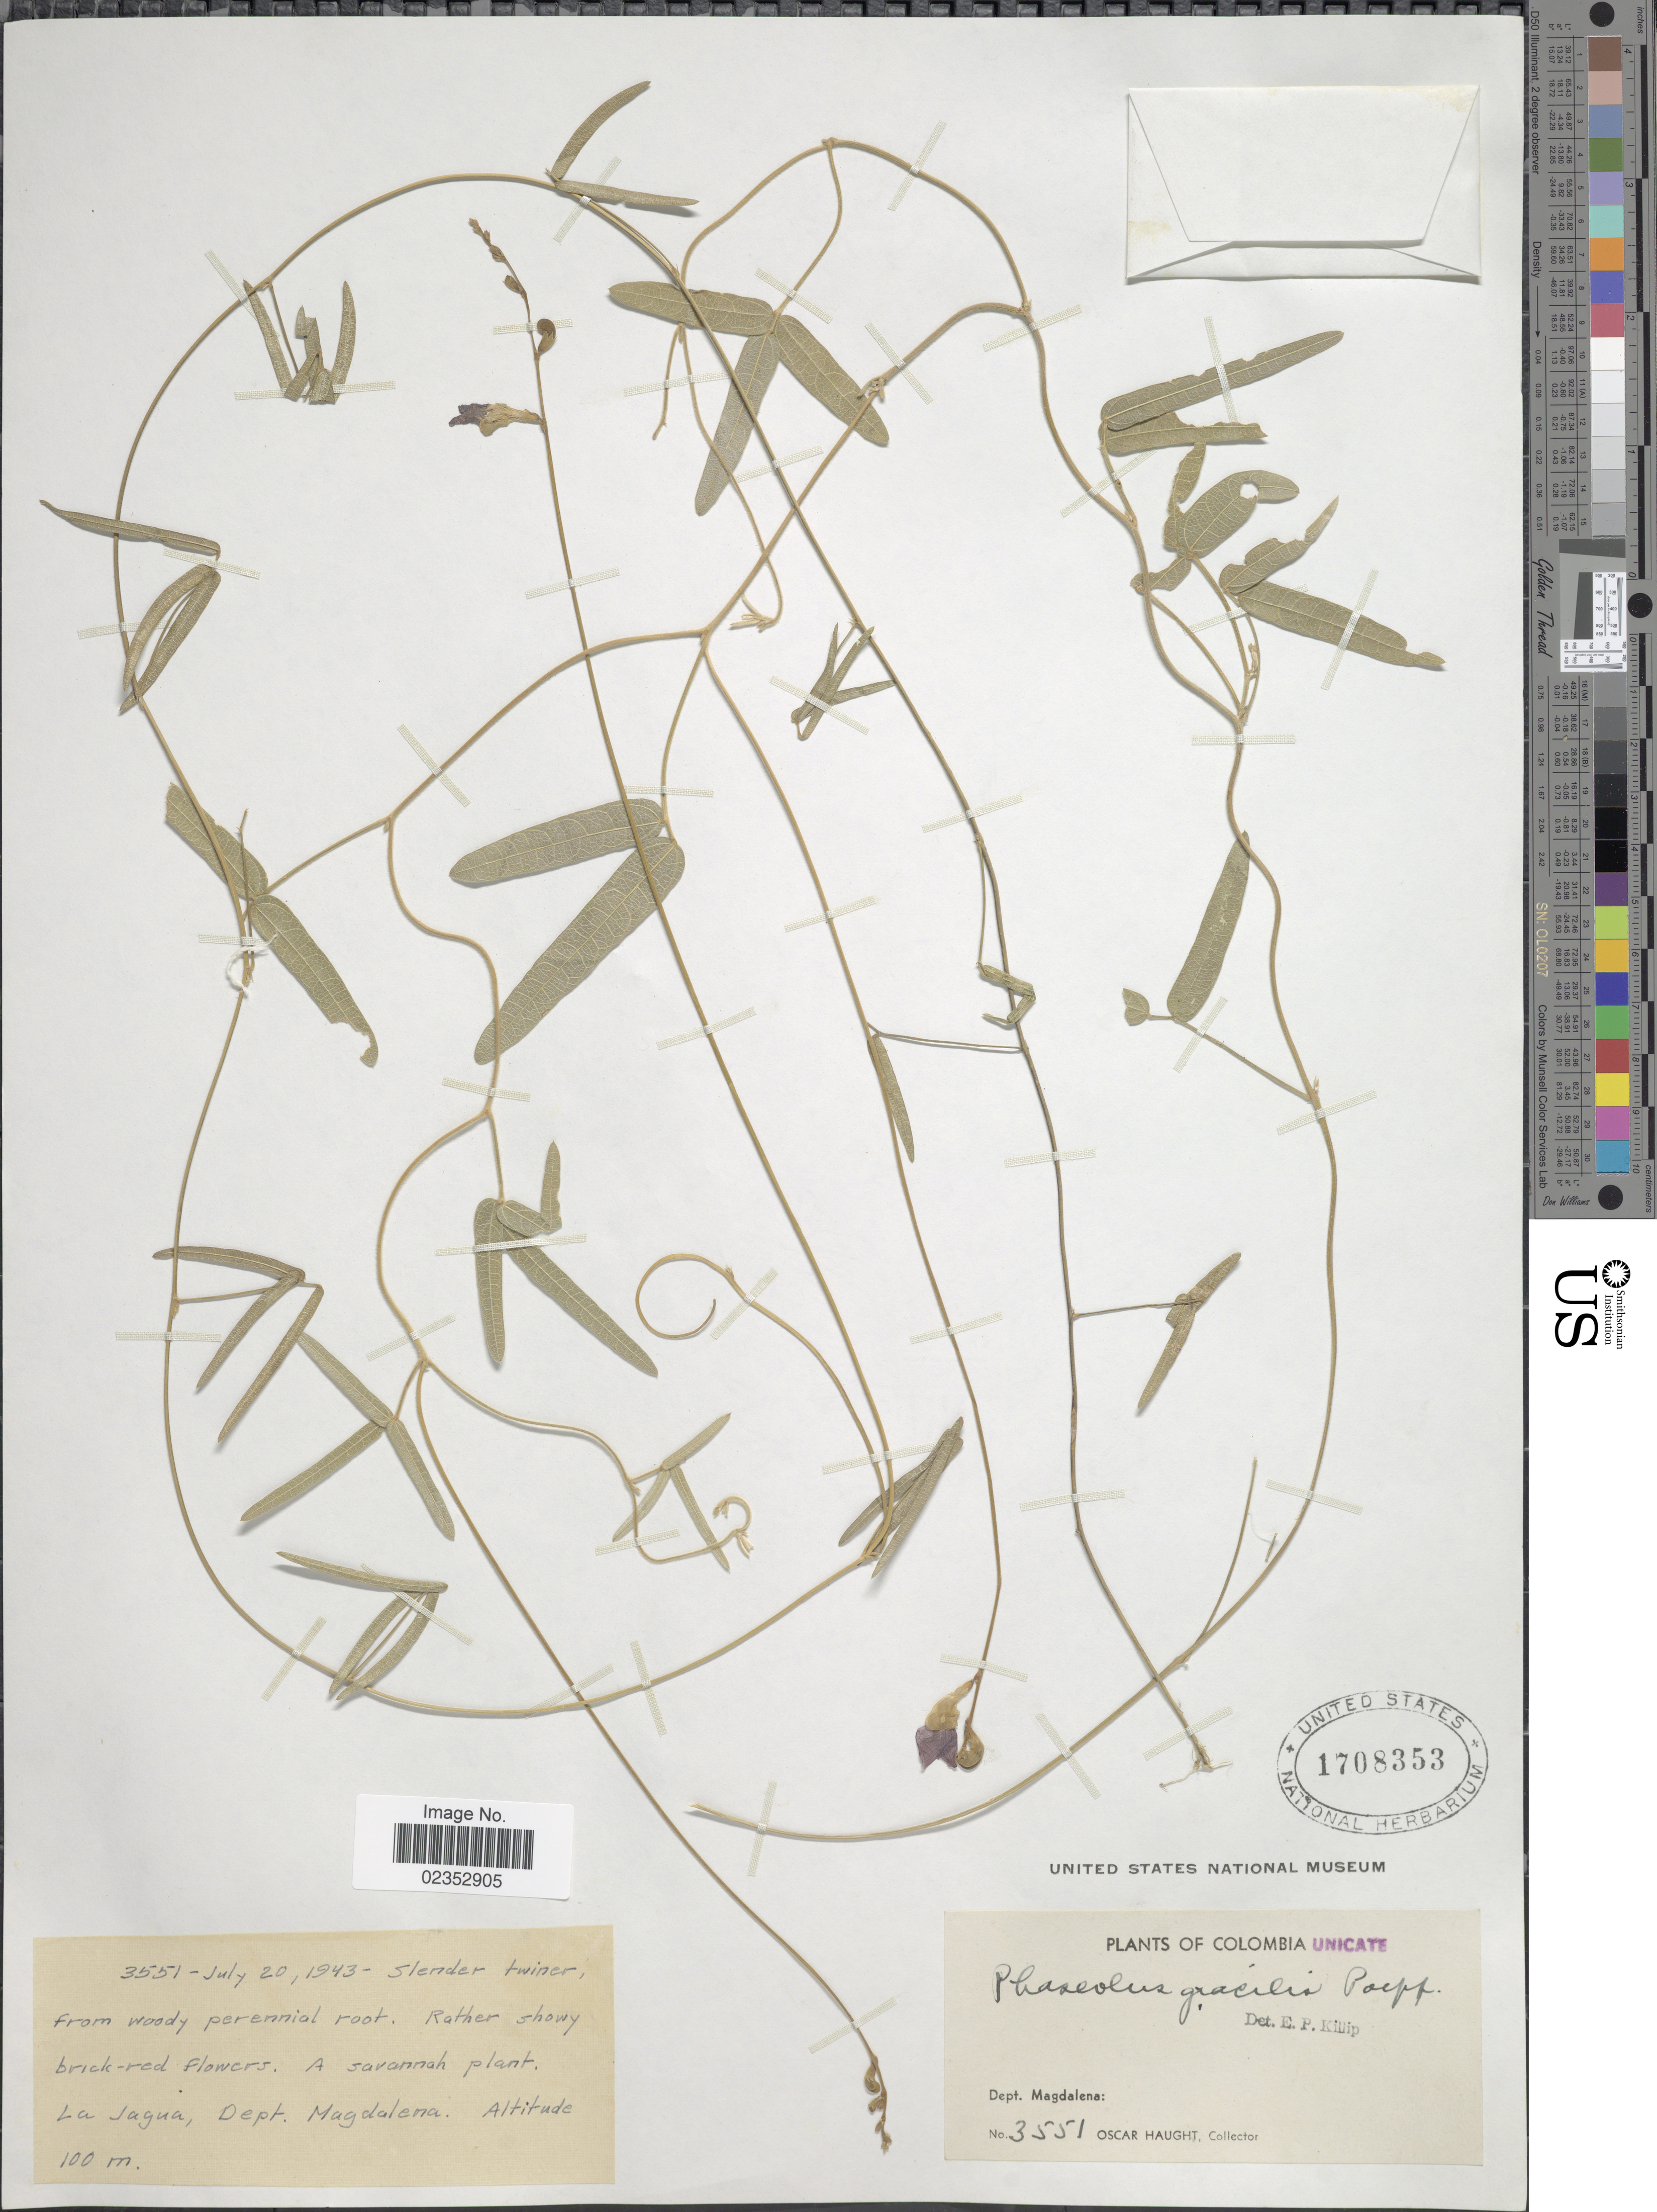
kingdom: Plantae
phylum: Tracheophyta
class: Magnoliopsida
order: Fabales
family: Fabaceae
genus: Macroptilium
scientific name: Macroptilium gracile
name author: (Poepp. ex Benth.) Urb.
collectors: O. L. Haught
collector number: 3551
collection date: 1943-07-20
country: Colombia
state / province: Magdalena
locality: La Jagua, Dept. Magdalena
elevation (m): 100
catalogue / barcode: US 1708353